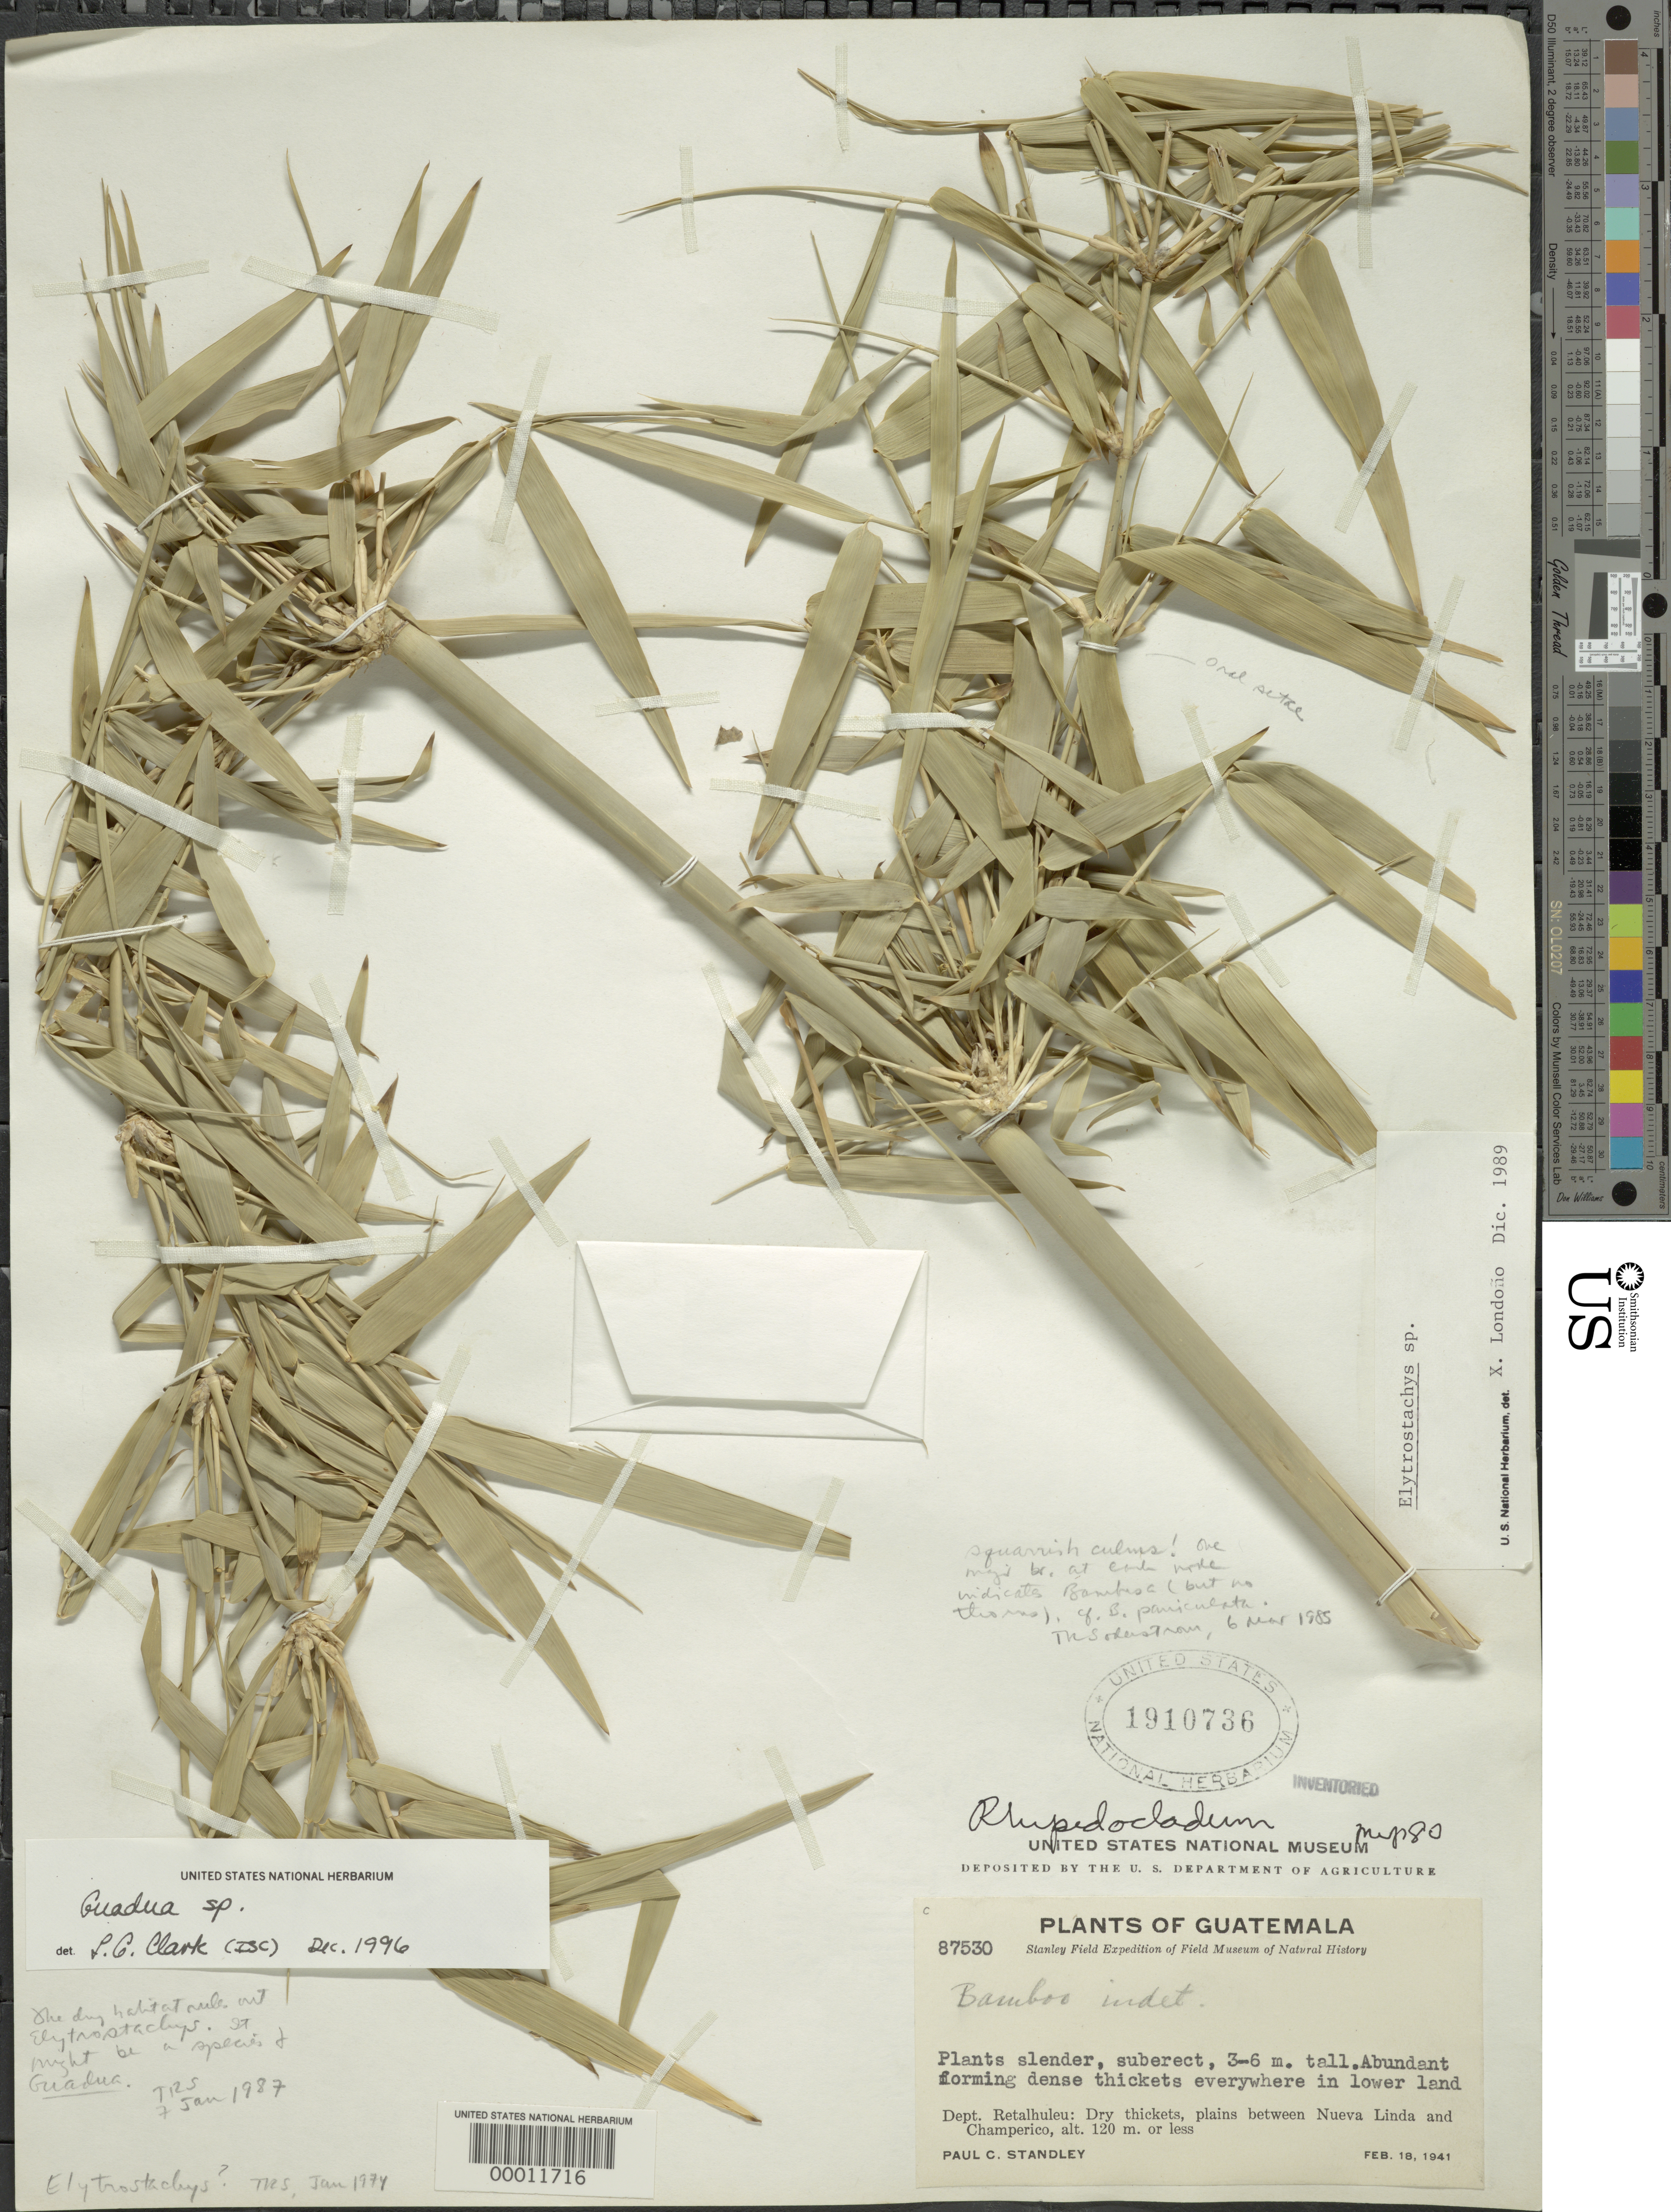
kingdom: Plantae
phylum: Tracheophyta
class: Liliopsida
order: Poales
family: Poaceae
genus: Guadua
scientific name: Guadua paniculata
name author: Munro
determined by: McMurchie, Elizabeth, (UNITED STATES)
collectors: P. C. Standley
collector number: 87530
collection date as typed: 18 Feb 1941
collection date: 1941-02-18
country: Guatemala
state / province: Retalhuleu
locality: Between Nueva Linda and Champerico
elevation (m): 120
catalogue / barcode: US 1910736